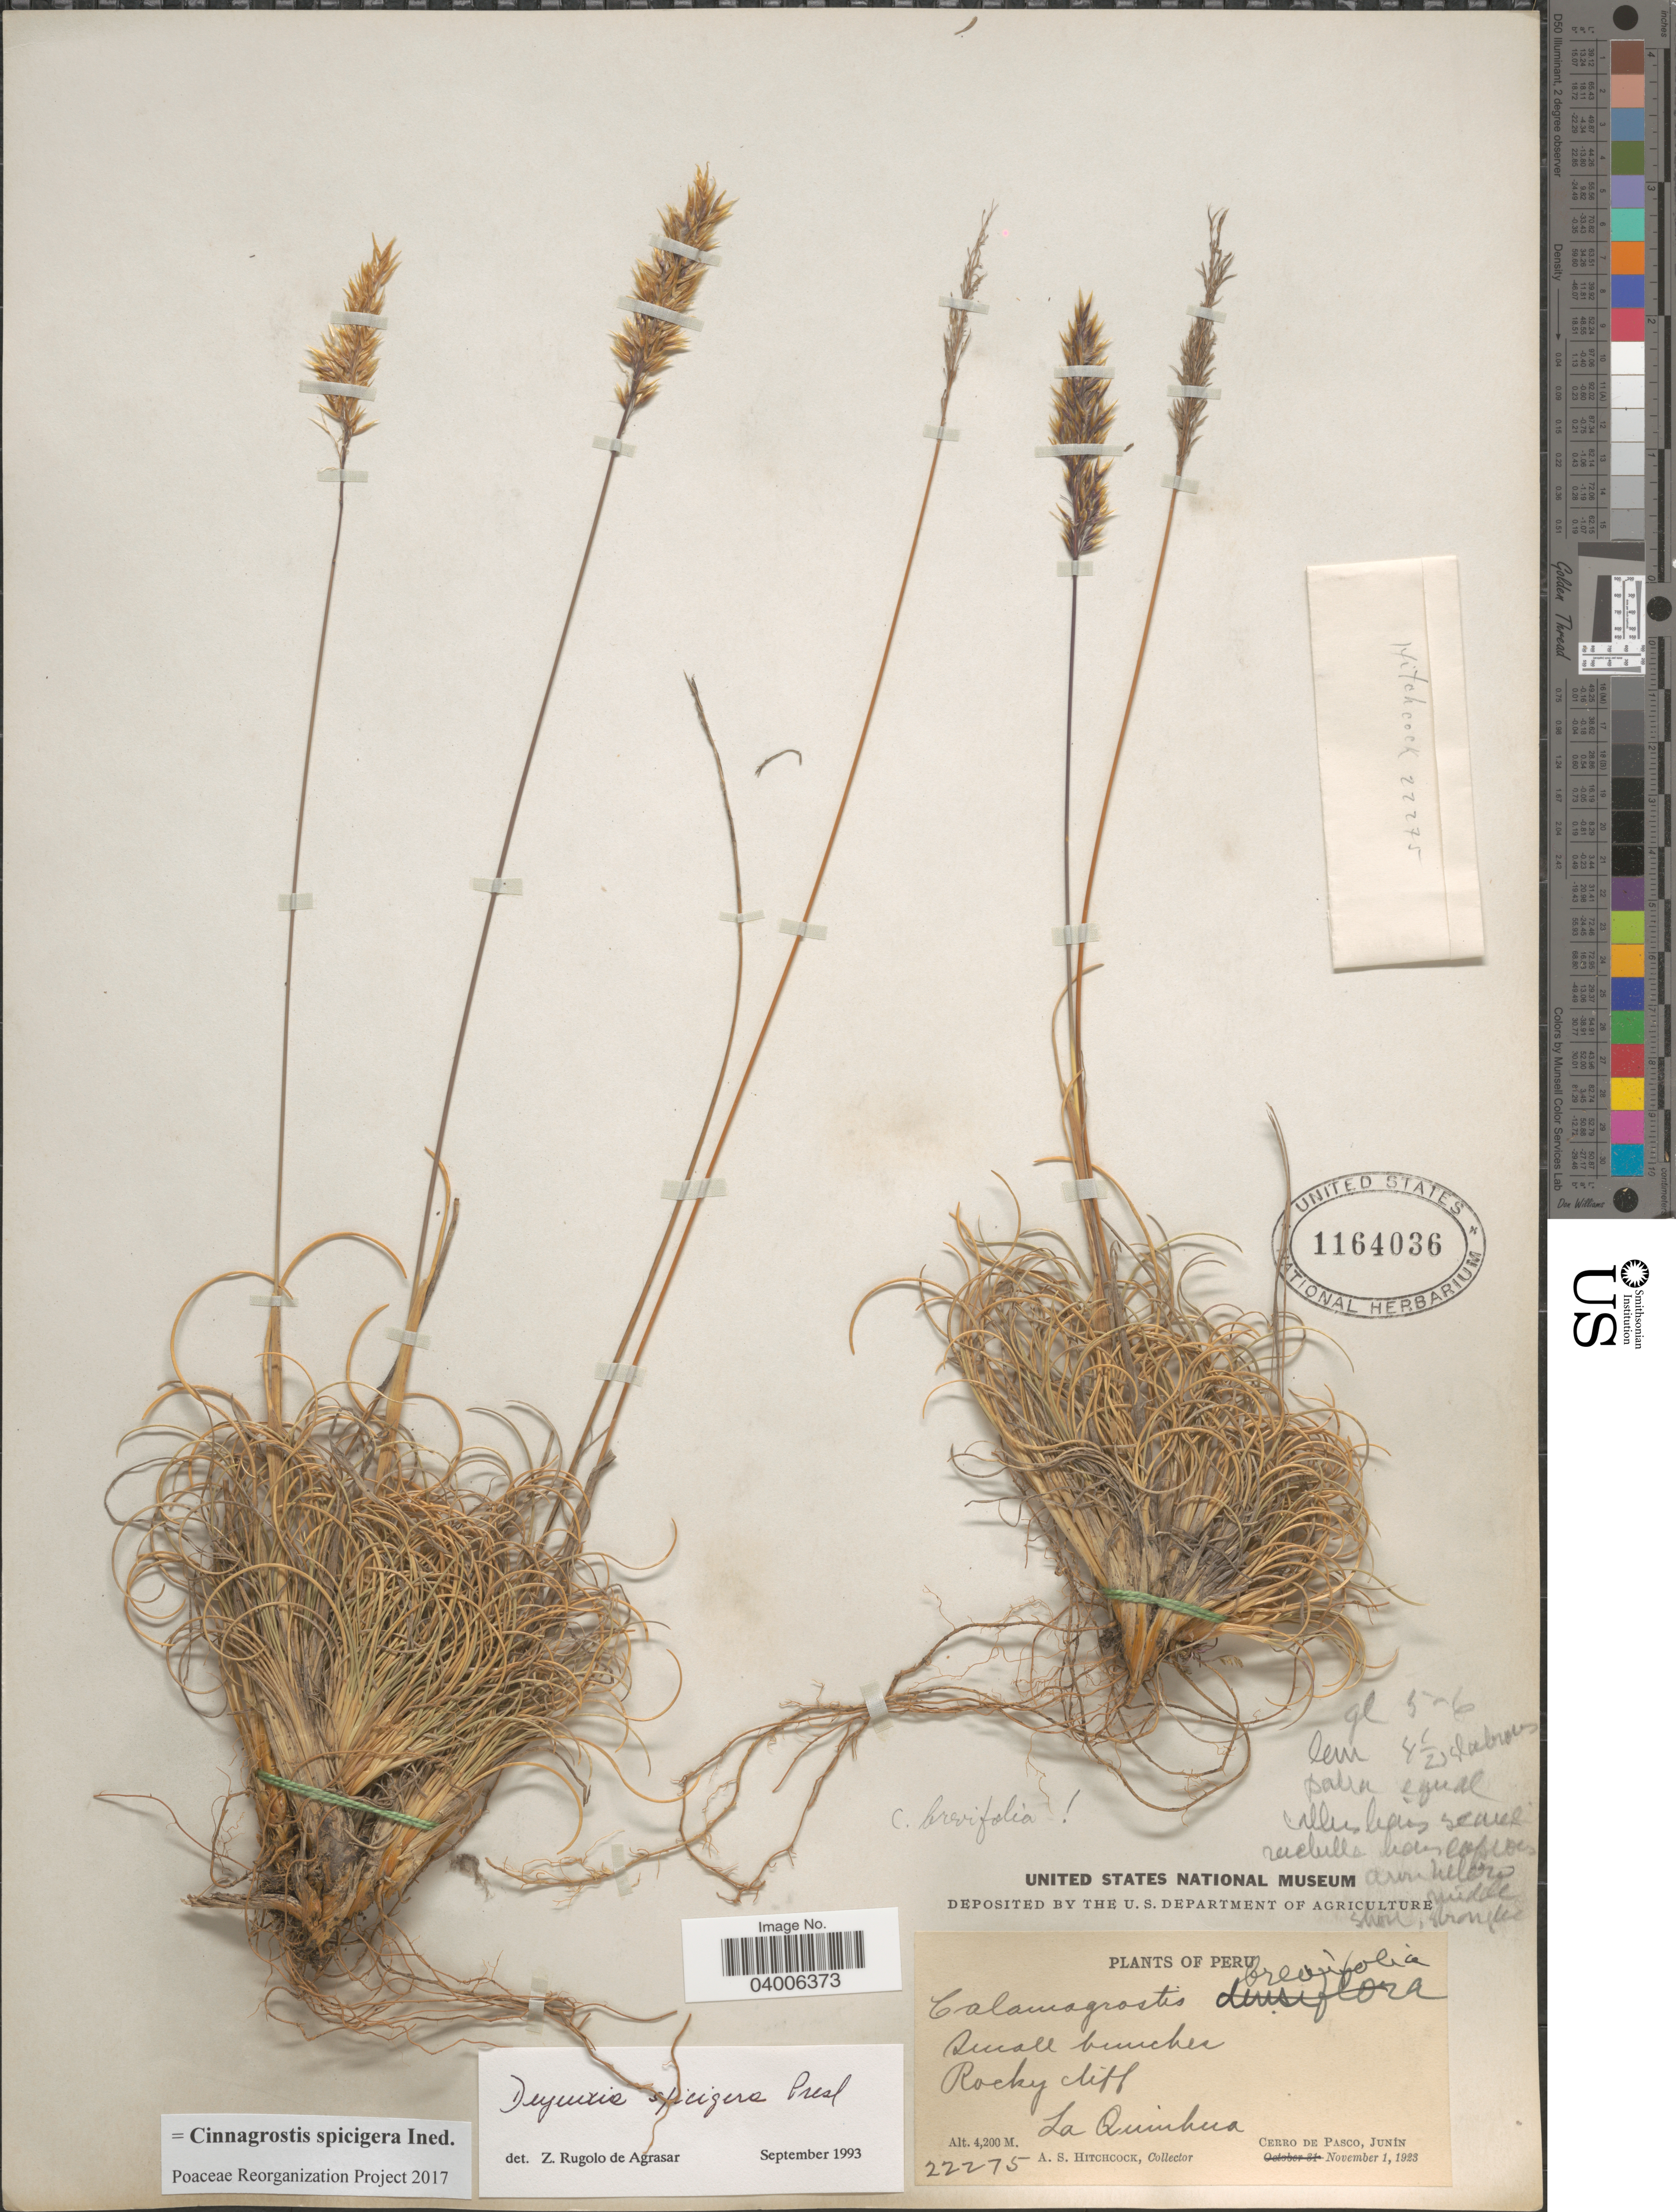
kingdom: Plantae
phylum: Tracheophyta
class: Liliopsida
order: Poales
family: Poaceae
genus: Cinnagrostis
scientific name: Cinnagrostis spicigera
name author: (J. Presl) P.M. Peterson et al.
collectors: A. S. Hitchcock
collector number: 22275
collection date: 1923-11-01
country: Peru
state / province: Junín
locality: Small bunches. Rocky cliff. La Quinhua. Cerro de Pasco.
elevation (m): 4200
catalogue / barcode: US 1164036